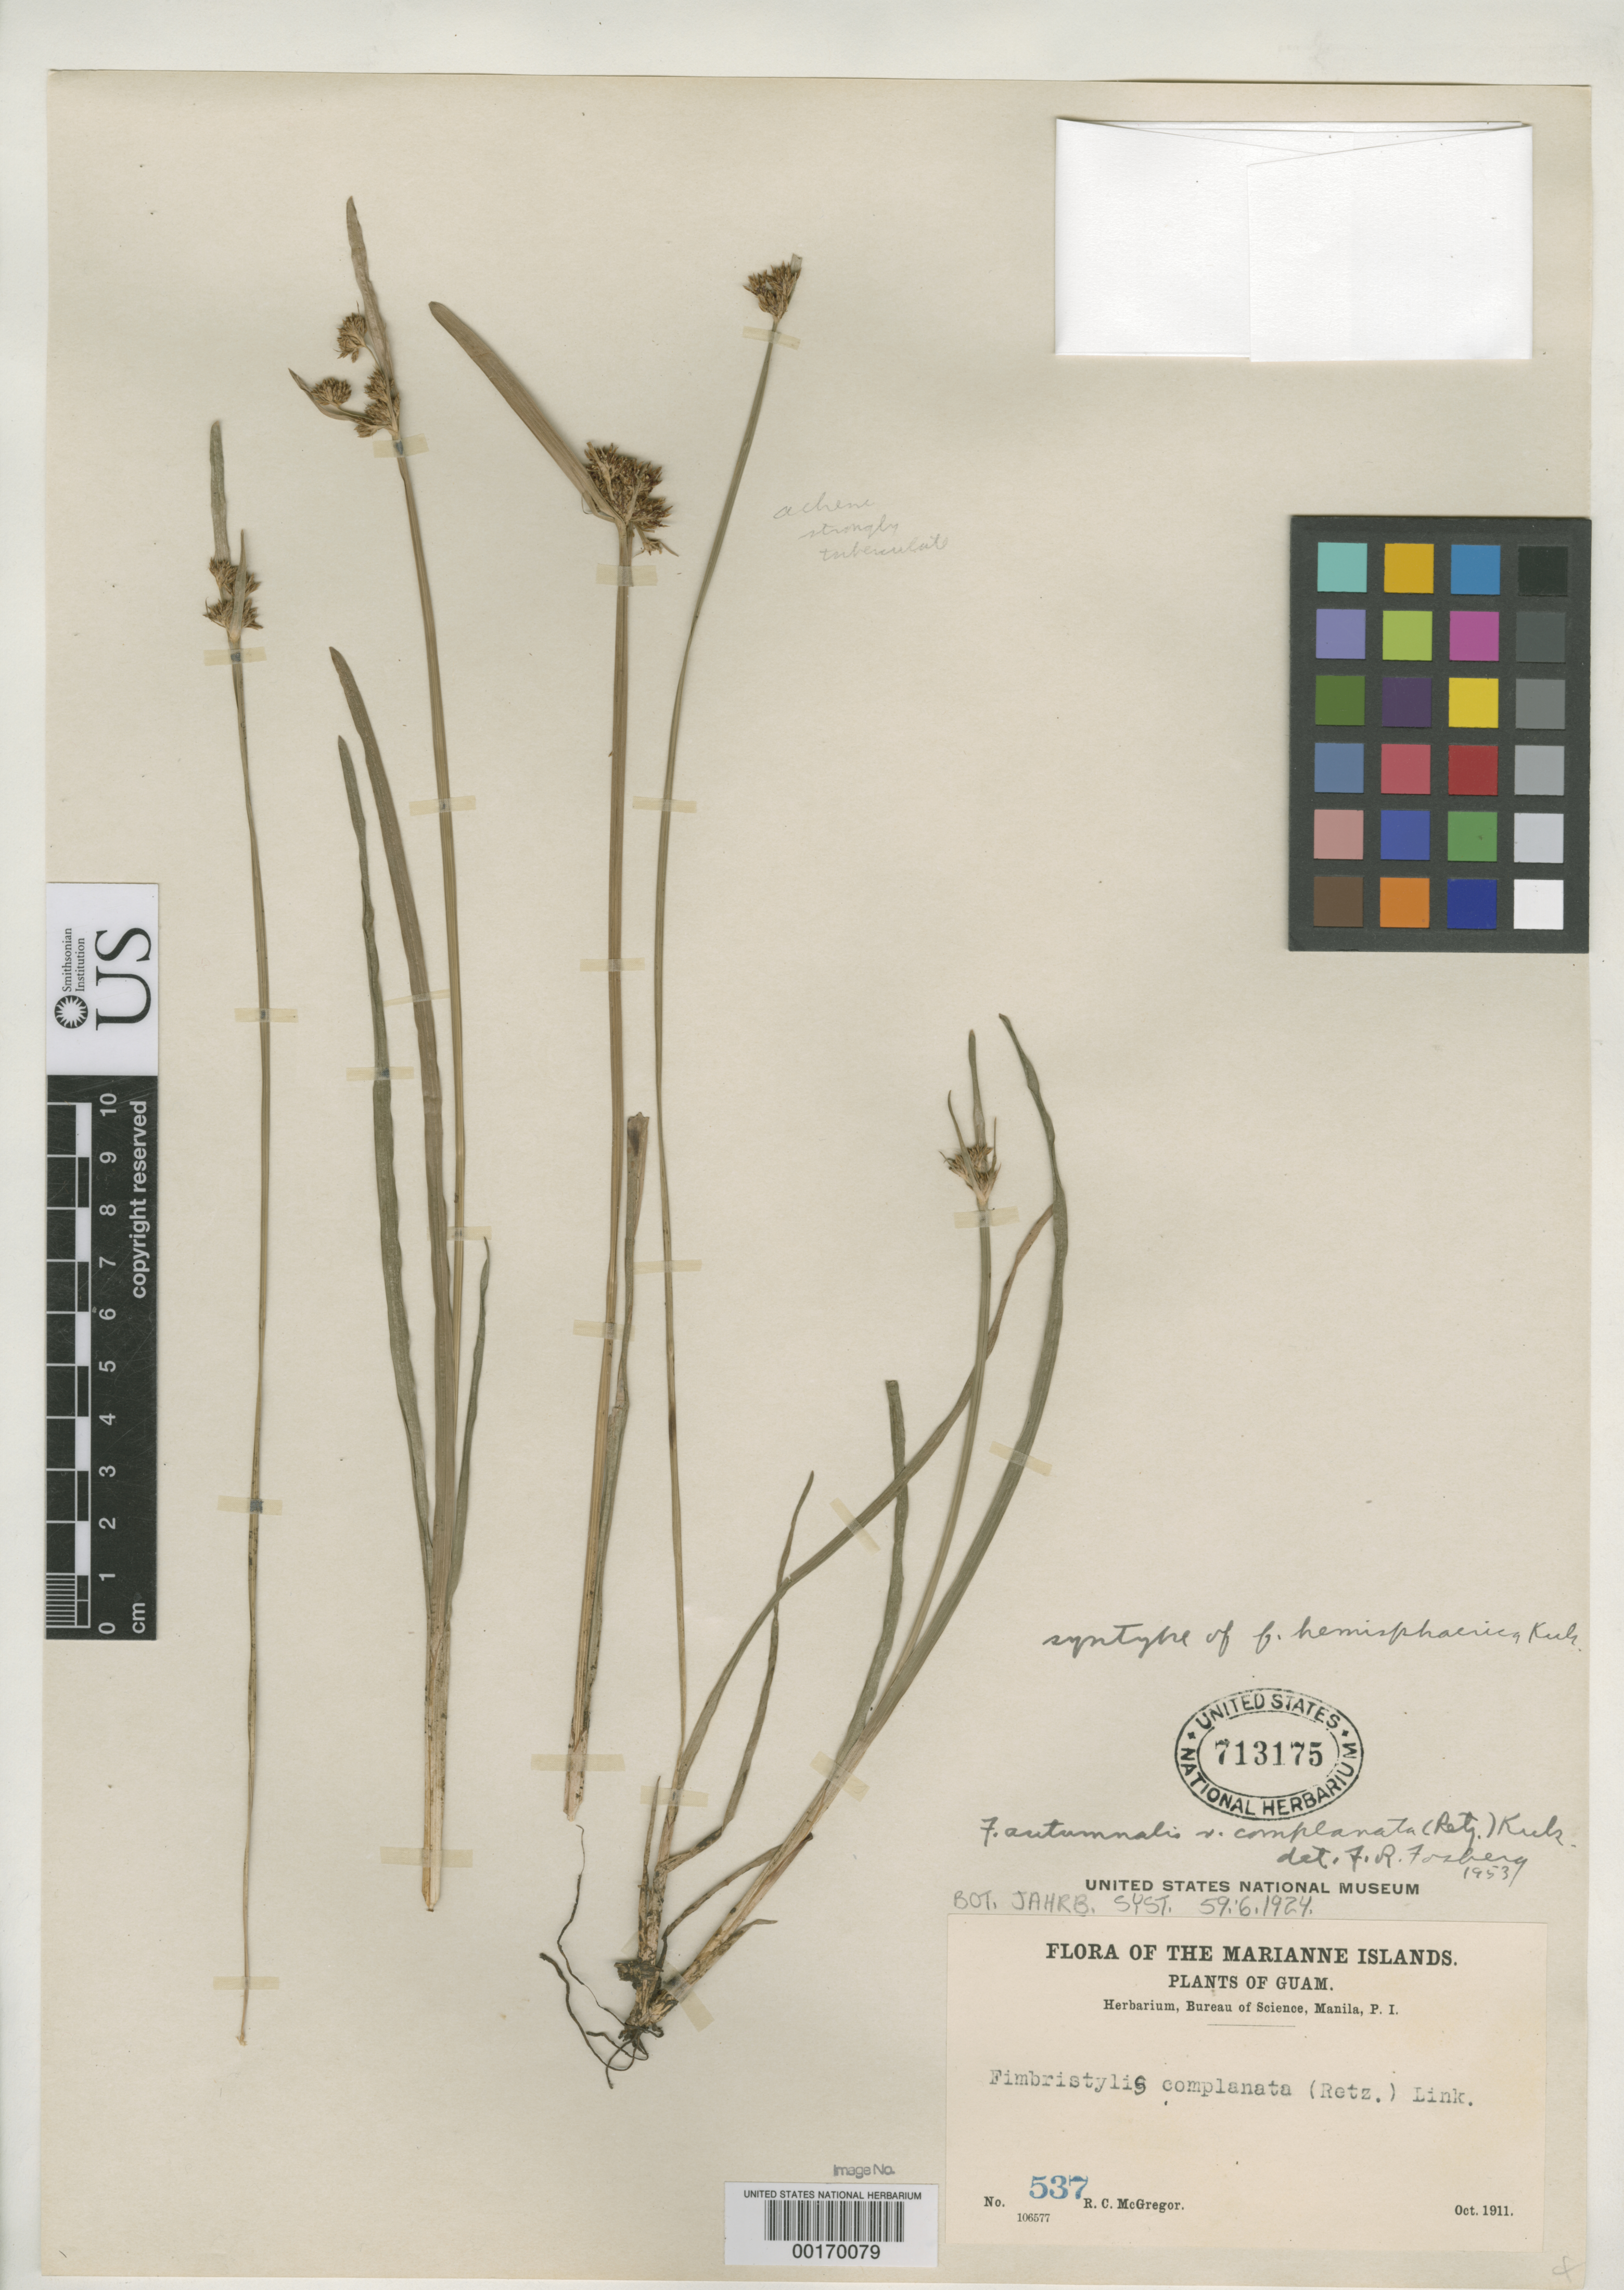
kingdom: Plantae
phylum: Tracheophyta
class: Liliopsida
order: Poales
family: Cyperaceae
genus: Fimbristylis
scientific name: Fimbristylis autumnalis f. hemisphaerica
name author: Kük.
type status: Syntype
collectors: R. C. McGregor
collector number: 537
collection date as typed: Oct 1911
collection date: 1911-10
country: Guam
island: Guam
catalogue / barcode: US 713175